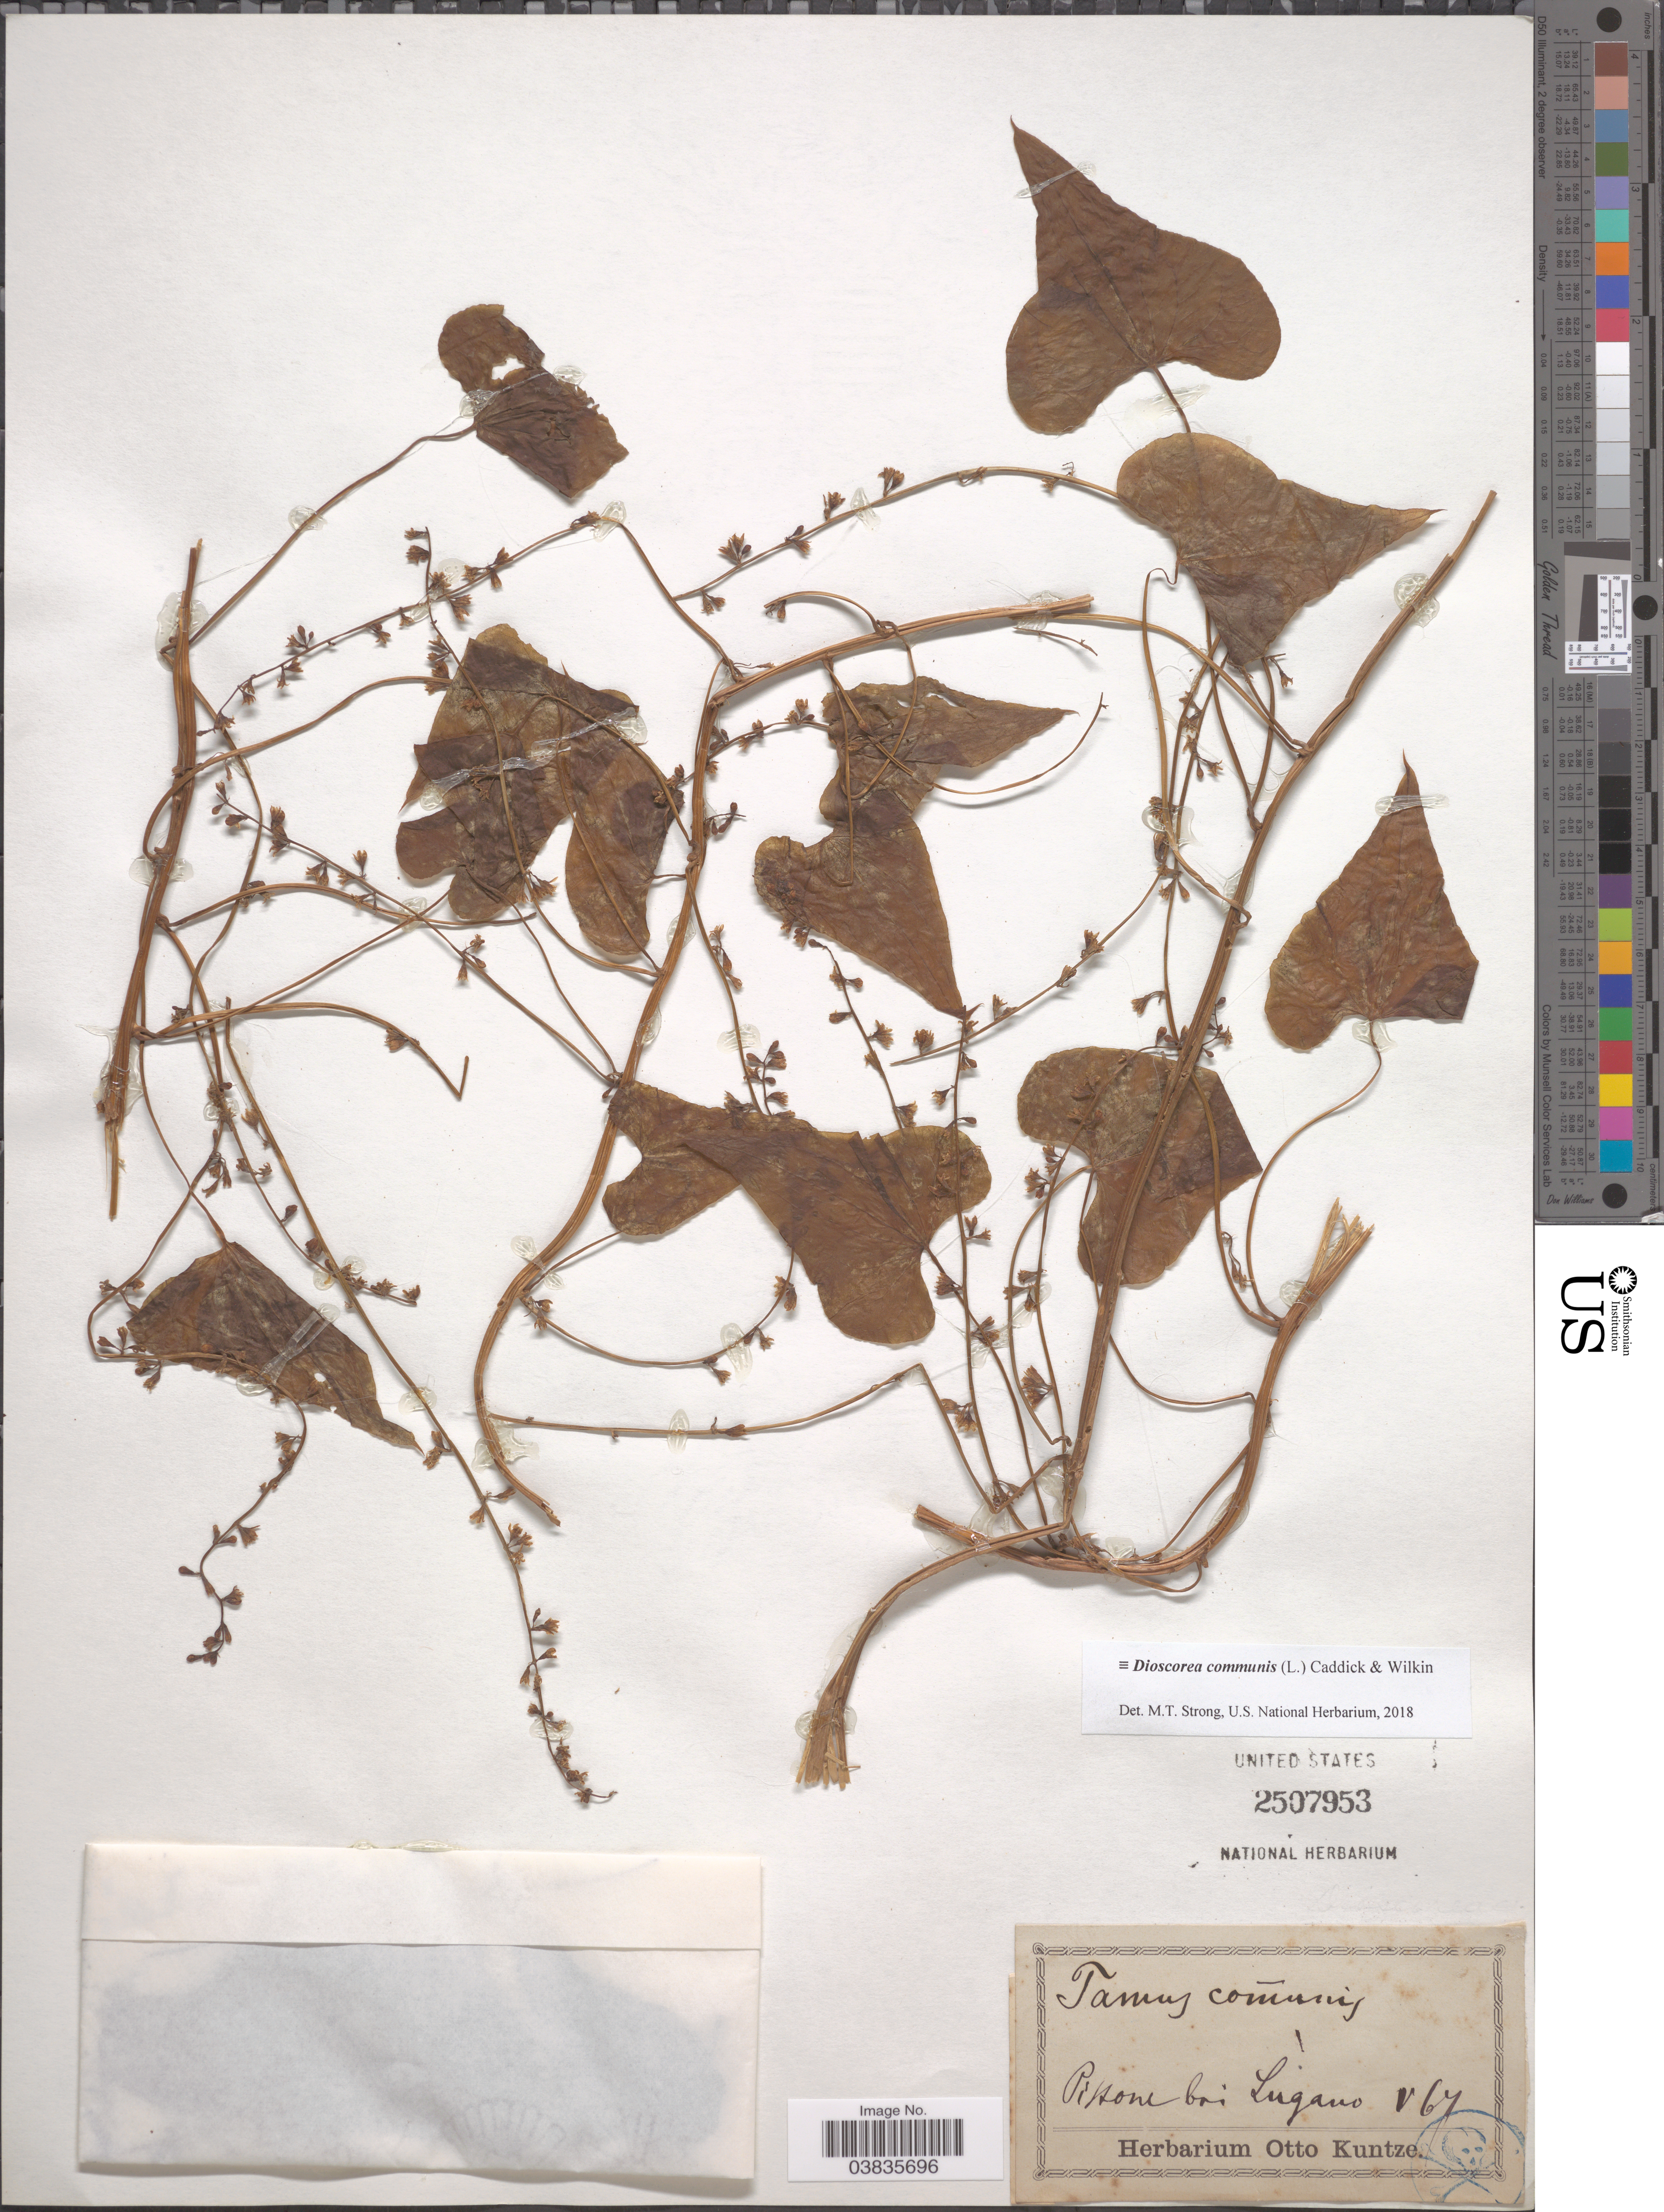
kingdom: Plantae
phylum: Tracheophyta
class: Liliopsida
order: Dioscoreales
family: Dioscoreaceae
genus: Dioscorea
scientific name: Dioscorea communis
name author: (L.) Caddick & Wilkin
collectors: ex herb. Otto Kuntze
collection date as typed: Transcribed d/m/y: /5/67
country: Italy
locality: Pesone [interpreted] bai [interpreted] Lugano.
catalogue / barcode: US 2507953